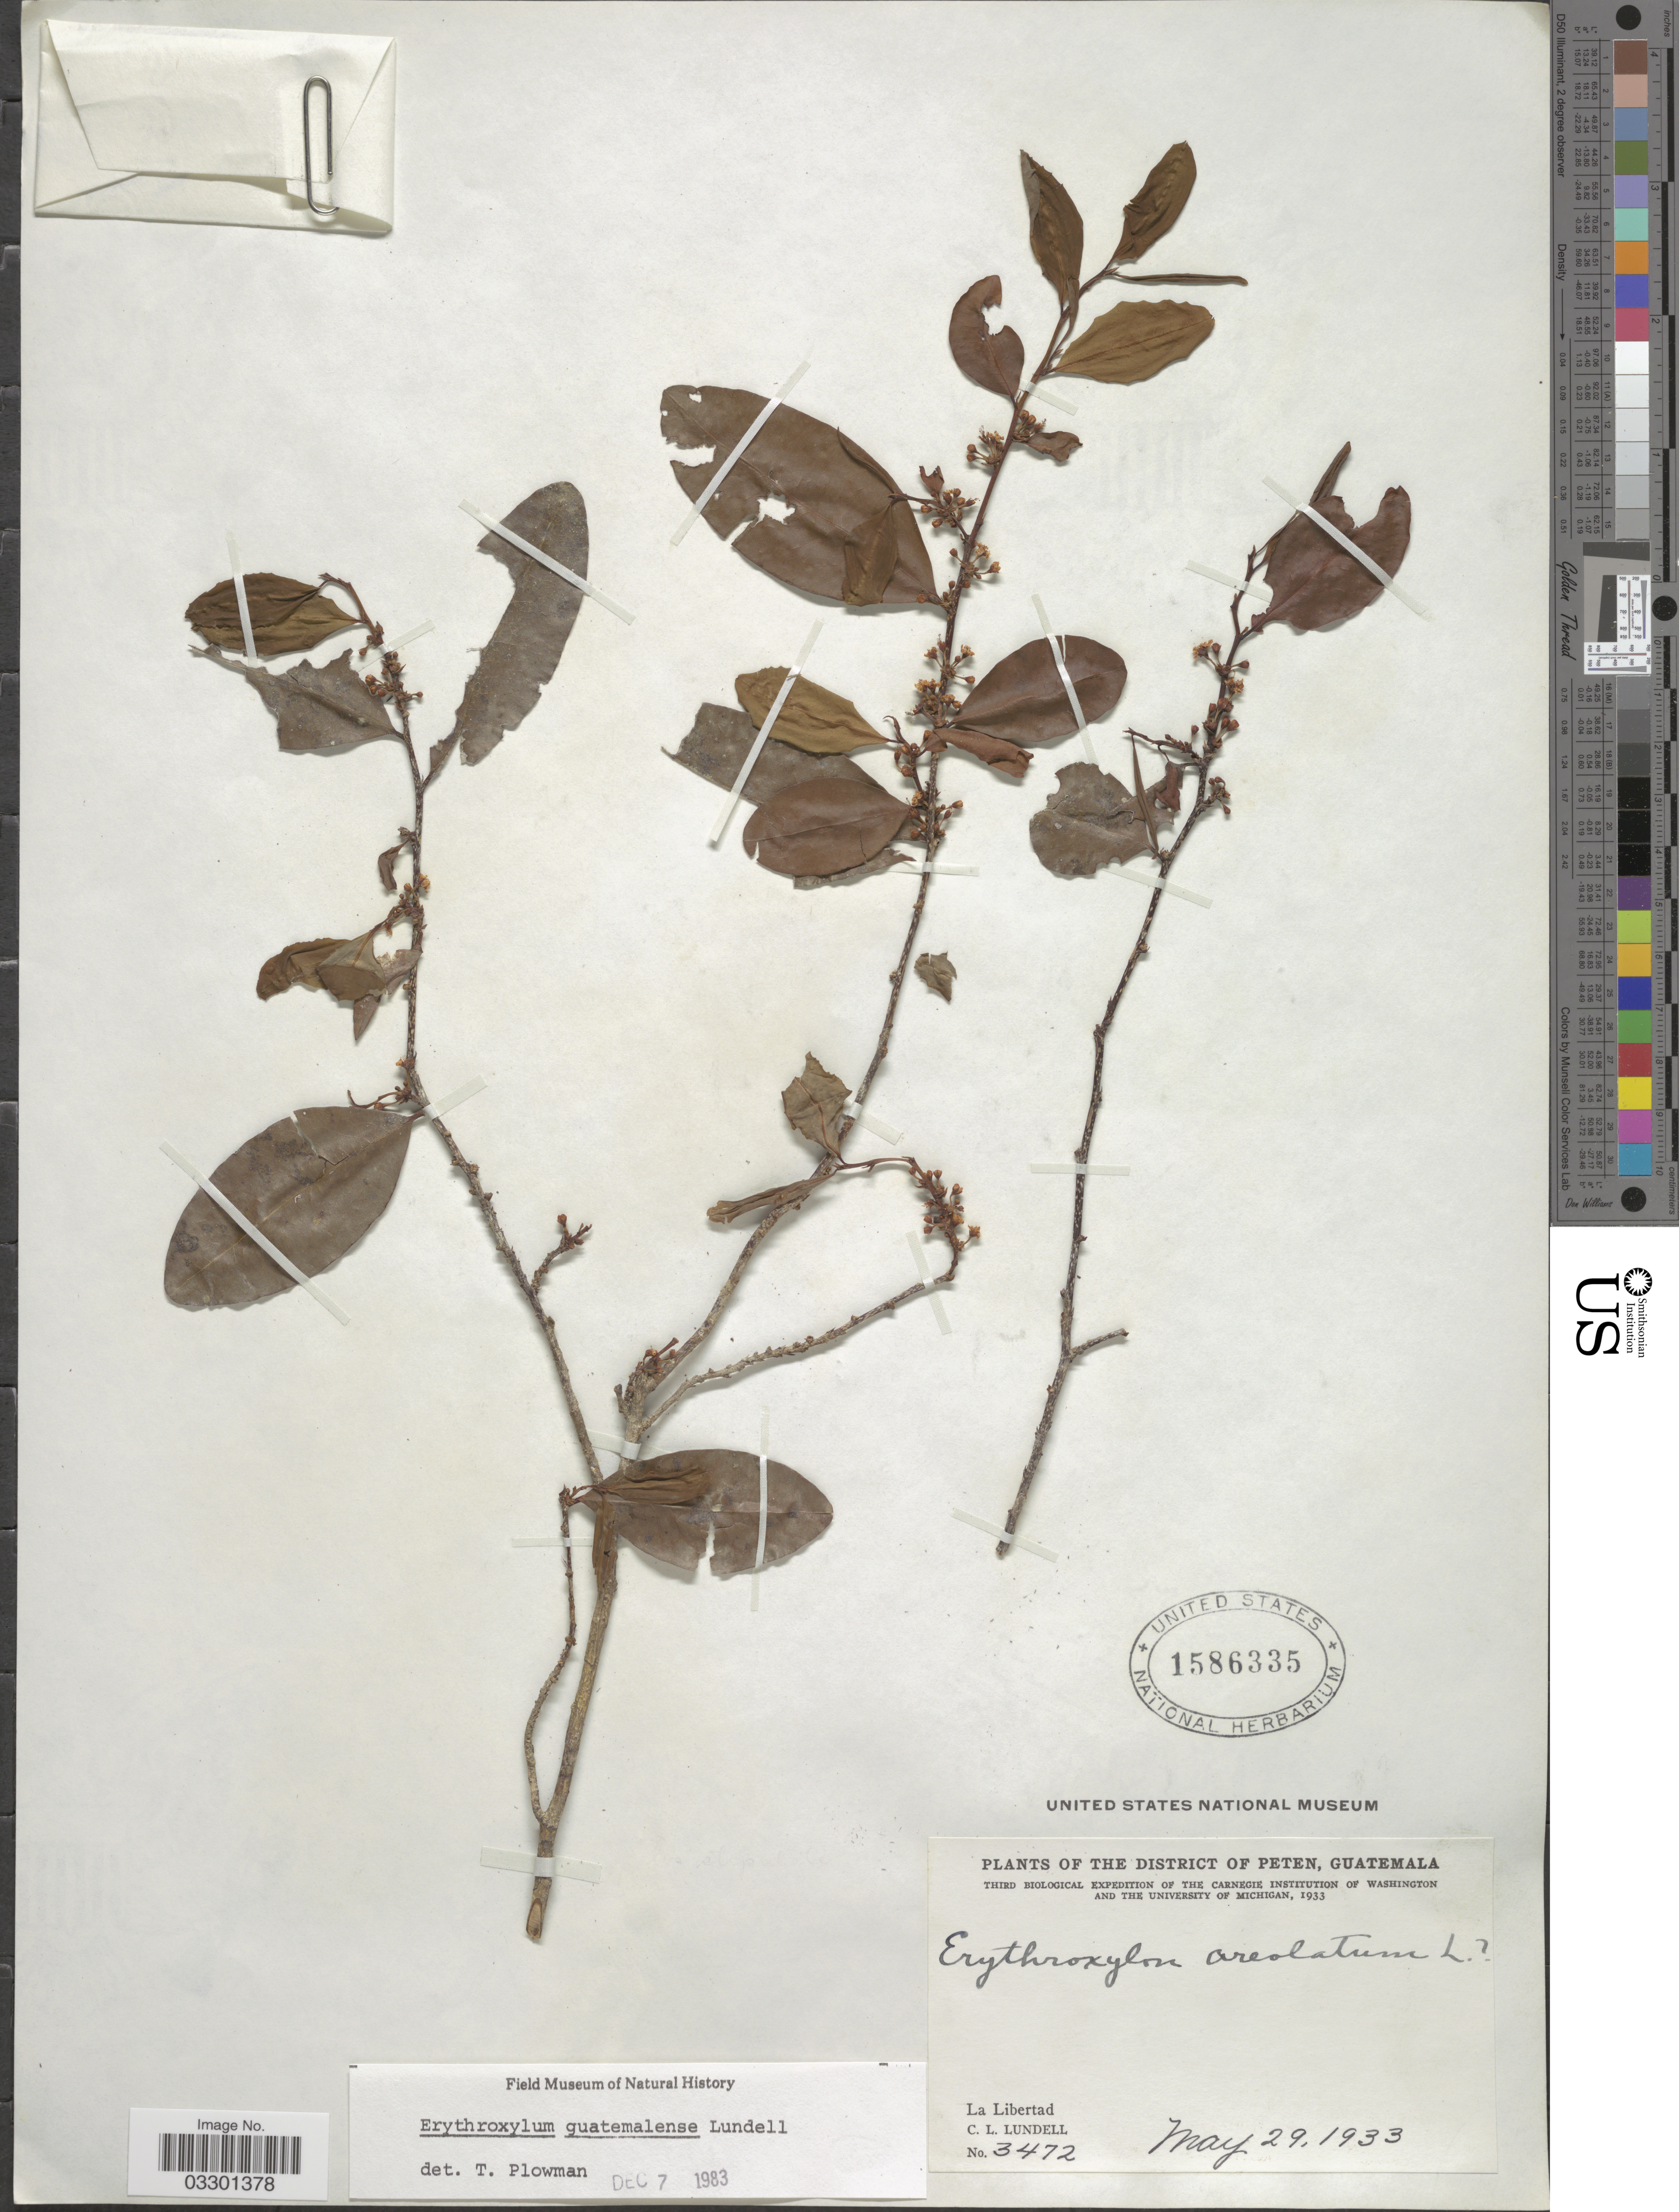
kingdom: Plantae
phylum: Tracheophyta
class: Magnoliopsida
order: Malpighiales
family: Erythroxylaceae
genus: Erythroxylum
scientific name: Erythroxylum guatemalense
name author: Lundell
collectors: C. L. Lundell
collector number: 3472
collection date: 1933-05-29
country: Guatemala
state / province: El Petén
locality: The District of Peten. La Libertad.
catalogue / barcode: US 1586335